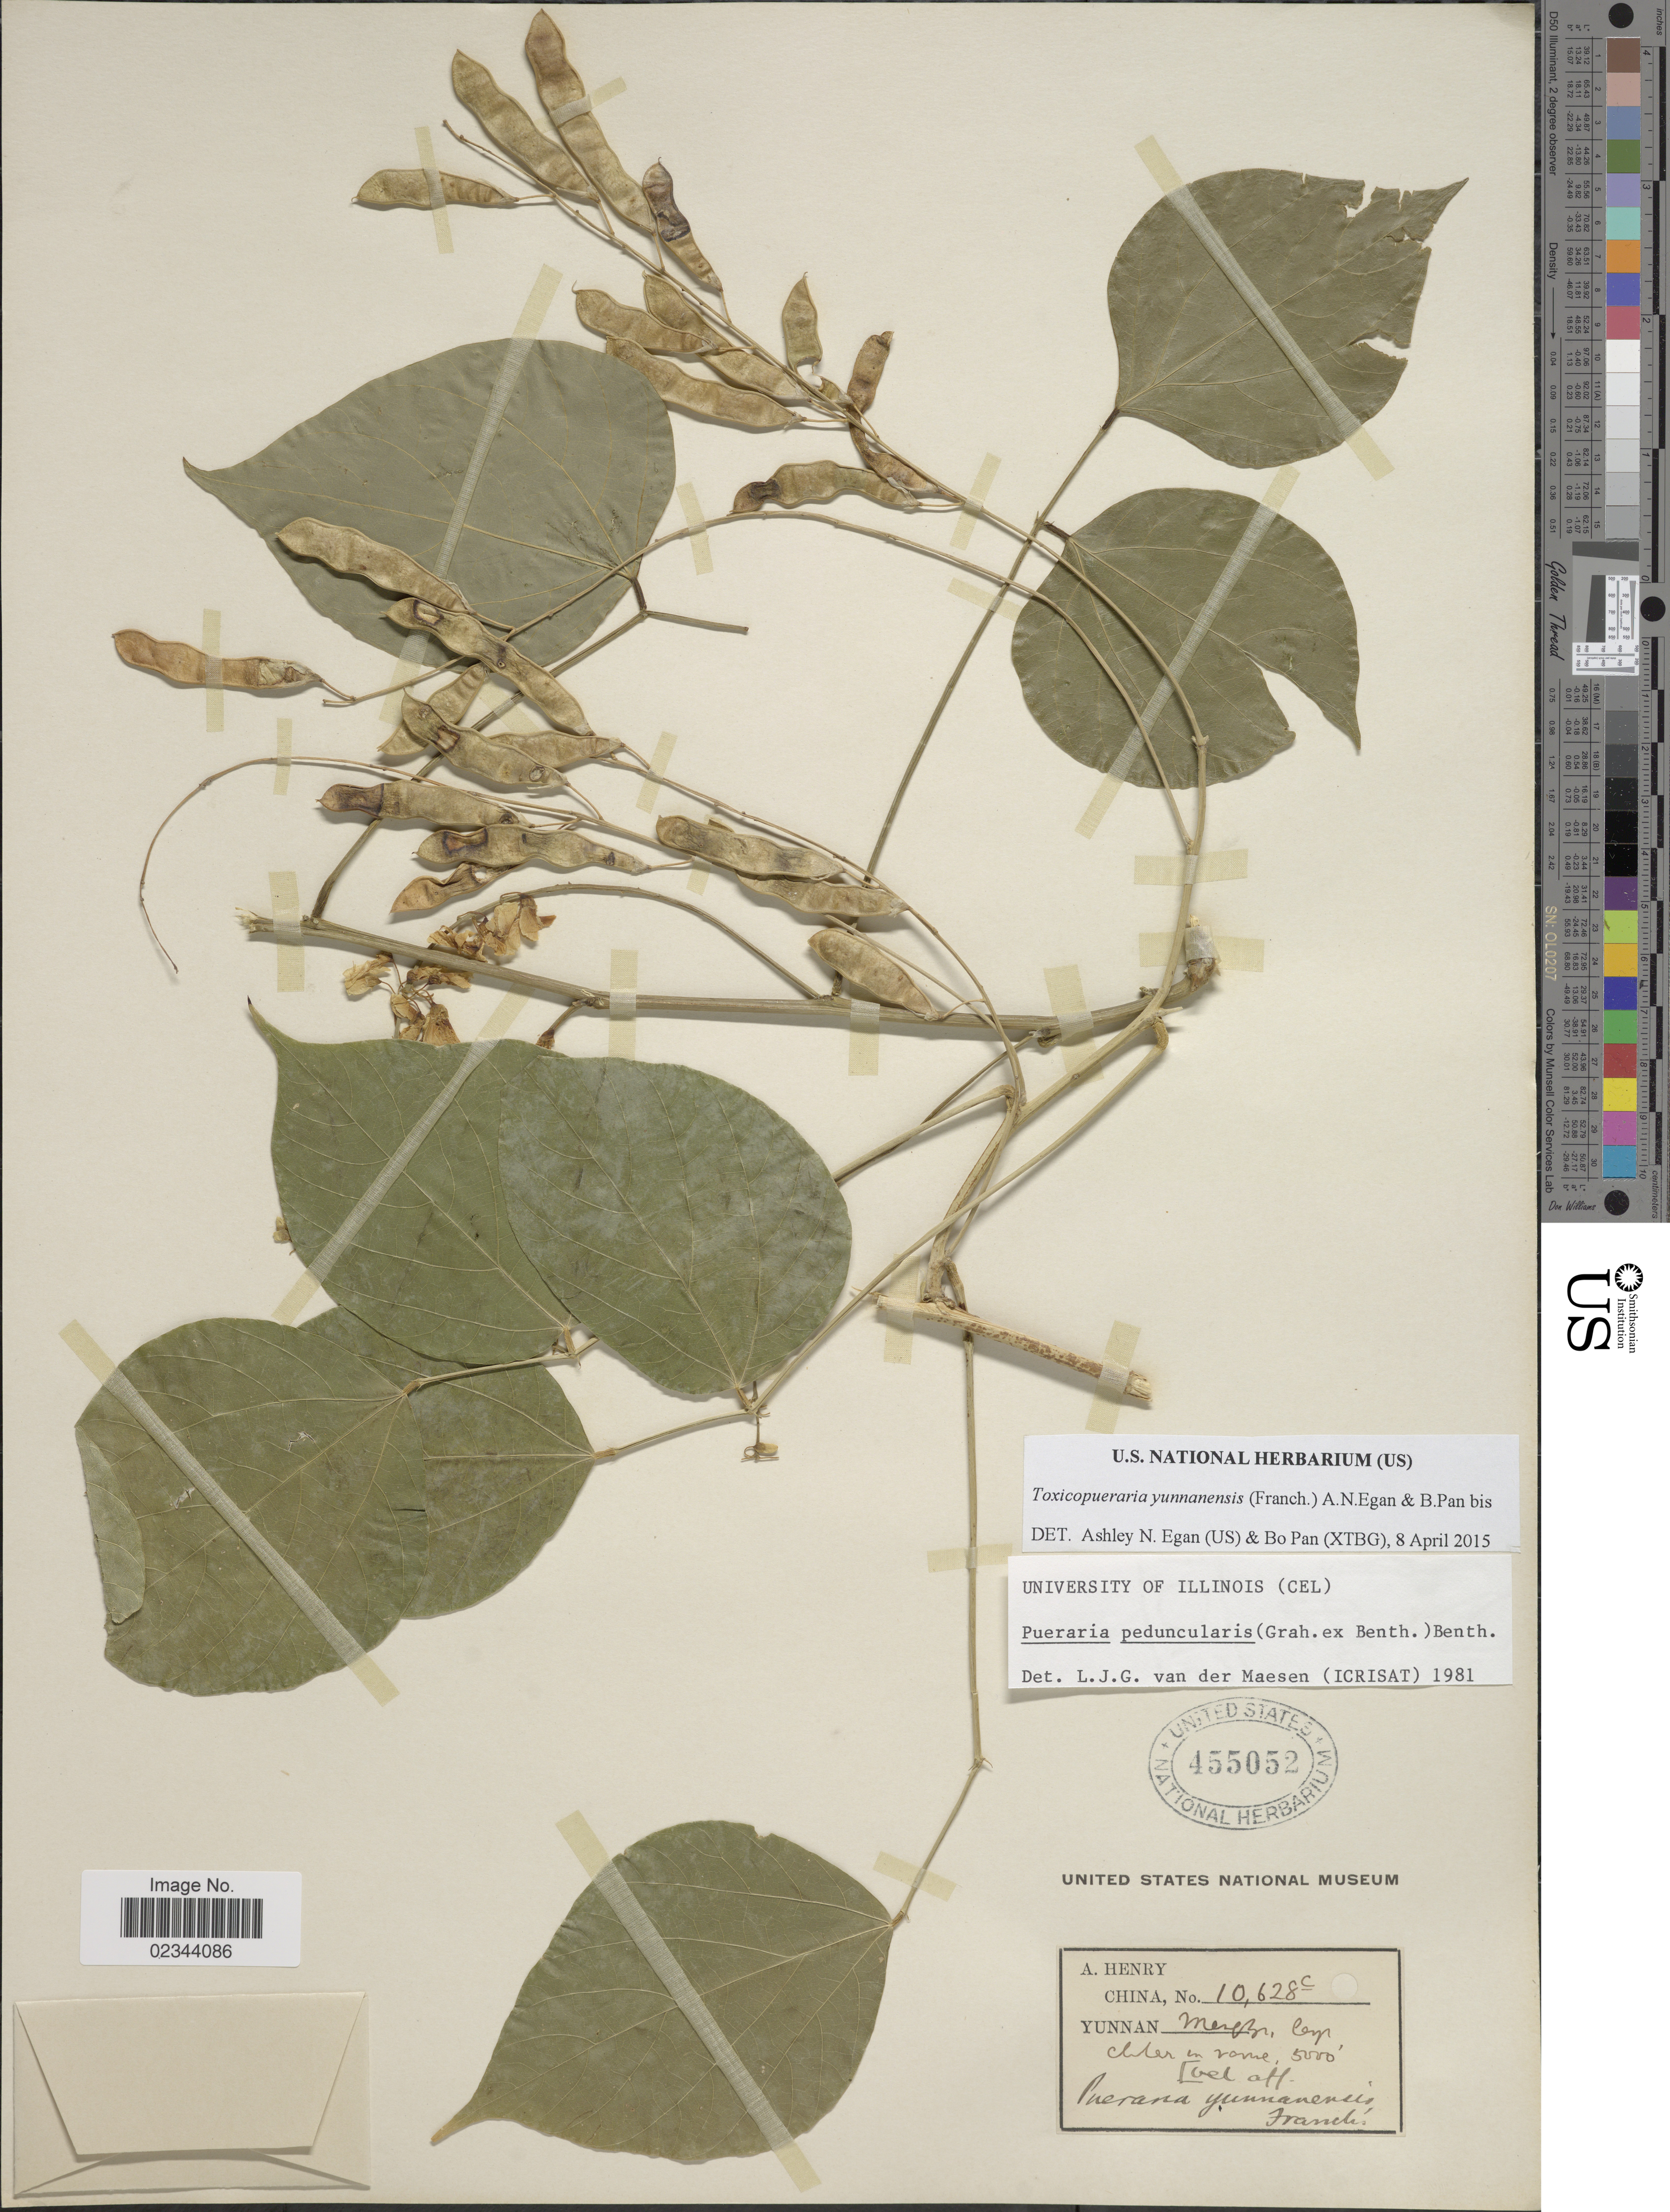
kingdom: Plantae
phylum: Tracheophyta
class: Magnoliopsida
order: Fabales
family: Fabaceae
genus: Toxicopueraria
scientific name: Toxicopueraria yunnanensis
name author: (Franch.) A.N. Egan & B. Pan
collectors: A. Henry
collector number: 10628 C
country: China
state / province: Yunnan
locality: Mengt-tsze, [illegible text]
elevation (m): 1524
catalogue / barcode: US 455052